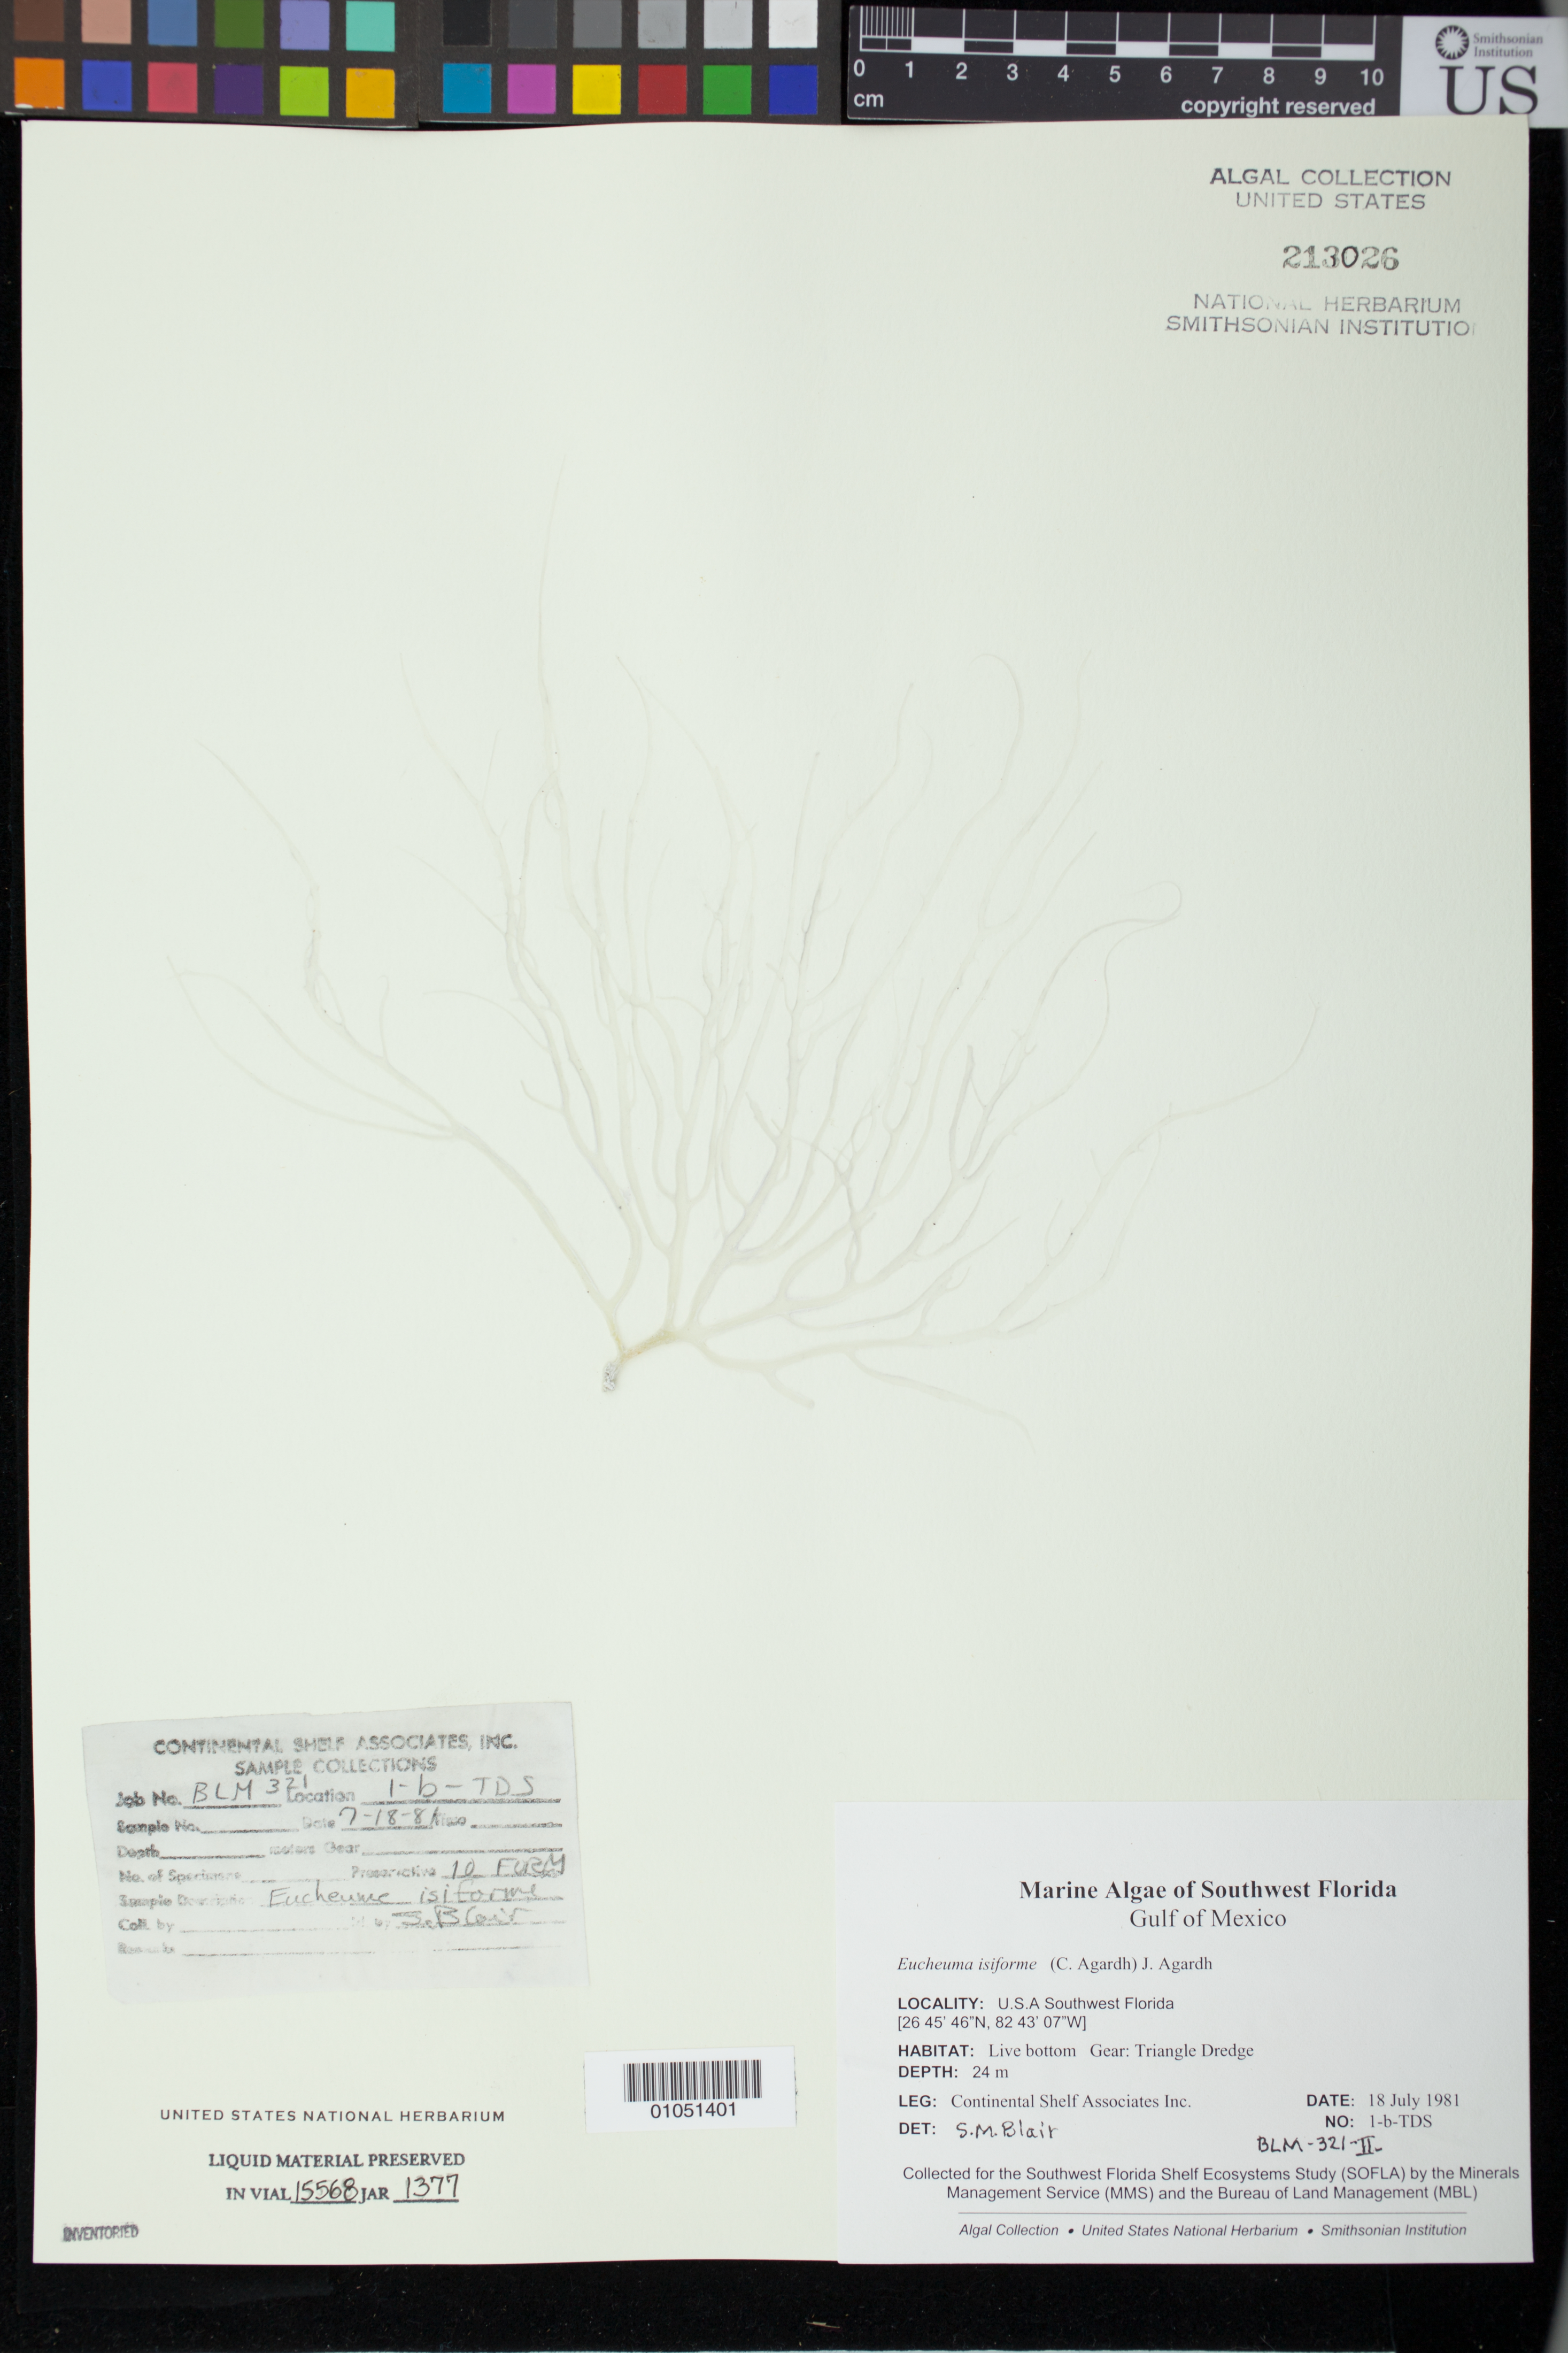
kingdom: Plantae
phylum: Rhodophyta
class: Florideophyceae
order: Gigartinales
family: Solieriaceae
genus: Eucheumatopsis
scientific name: Eucheumatopsis isiformis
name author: (C. Agardh) M.L. Núñez-Resendiz et al.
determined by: Algae name updating Project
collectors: Continental Shelf Associates for the MMS/BLM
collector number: BLM-321-II-1-B-TDS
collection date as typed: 18 Jul 1981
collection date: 1981-07-18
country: United States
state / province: Florida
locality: Gulf of Mexico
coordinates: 26 45'46"N, 82 43'07"W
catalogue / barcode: US 213026